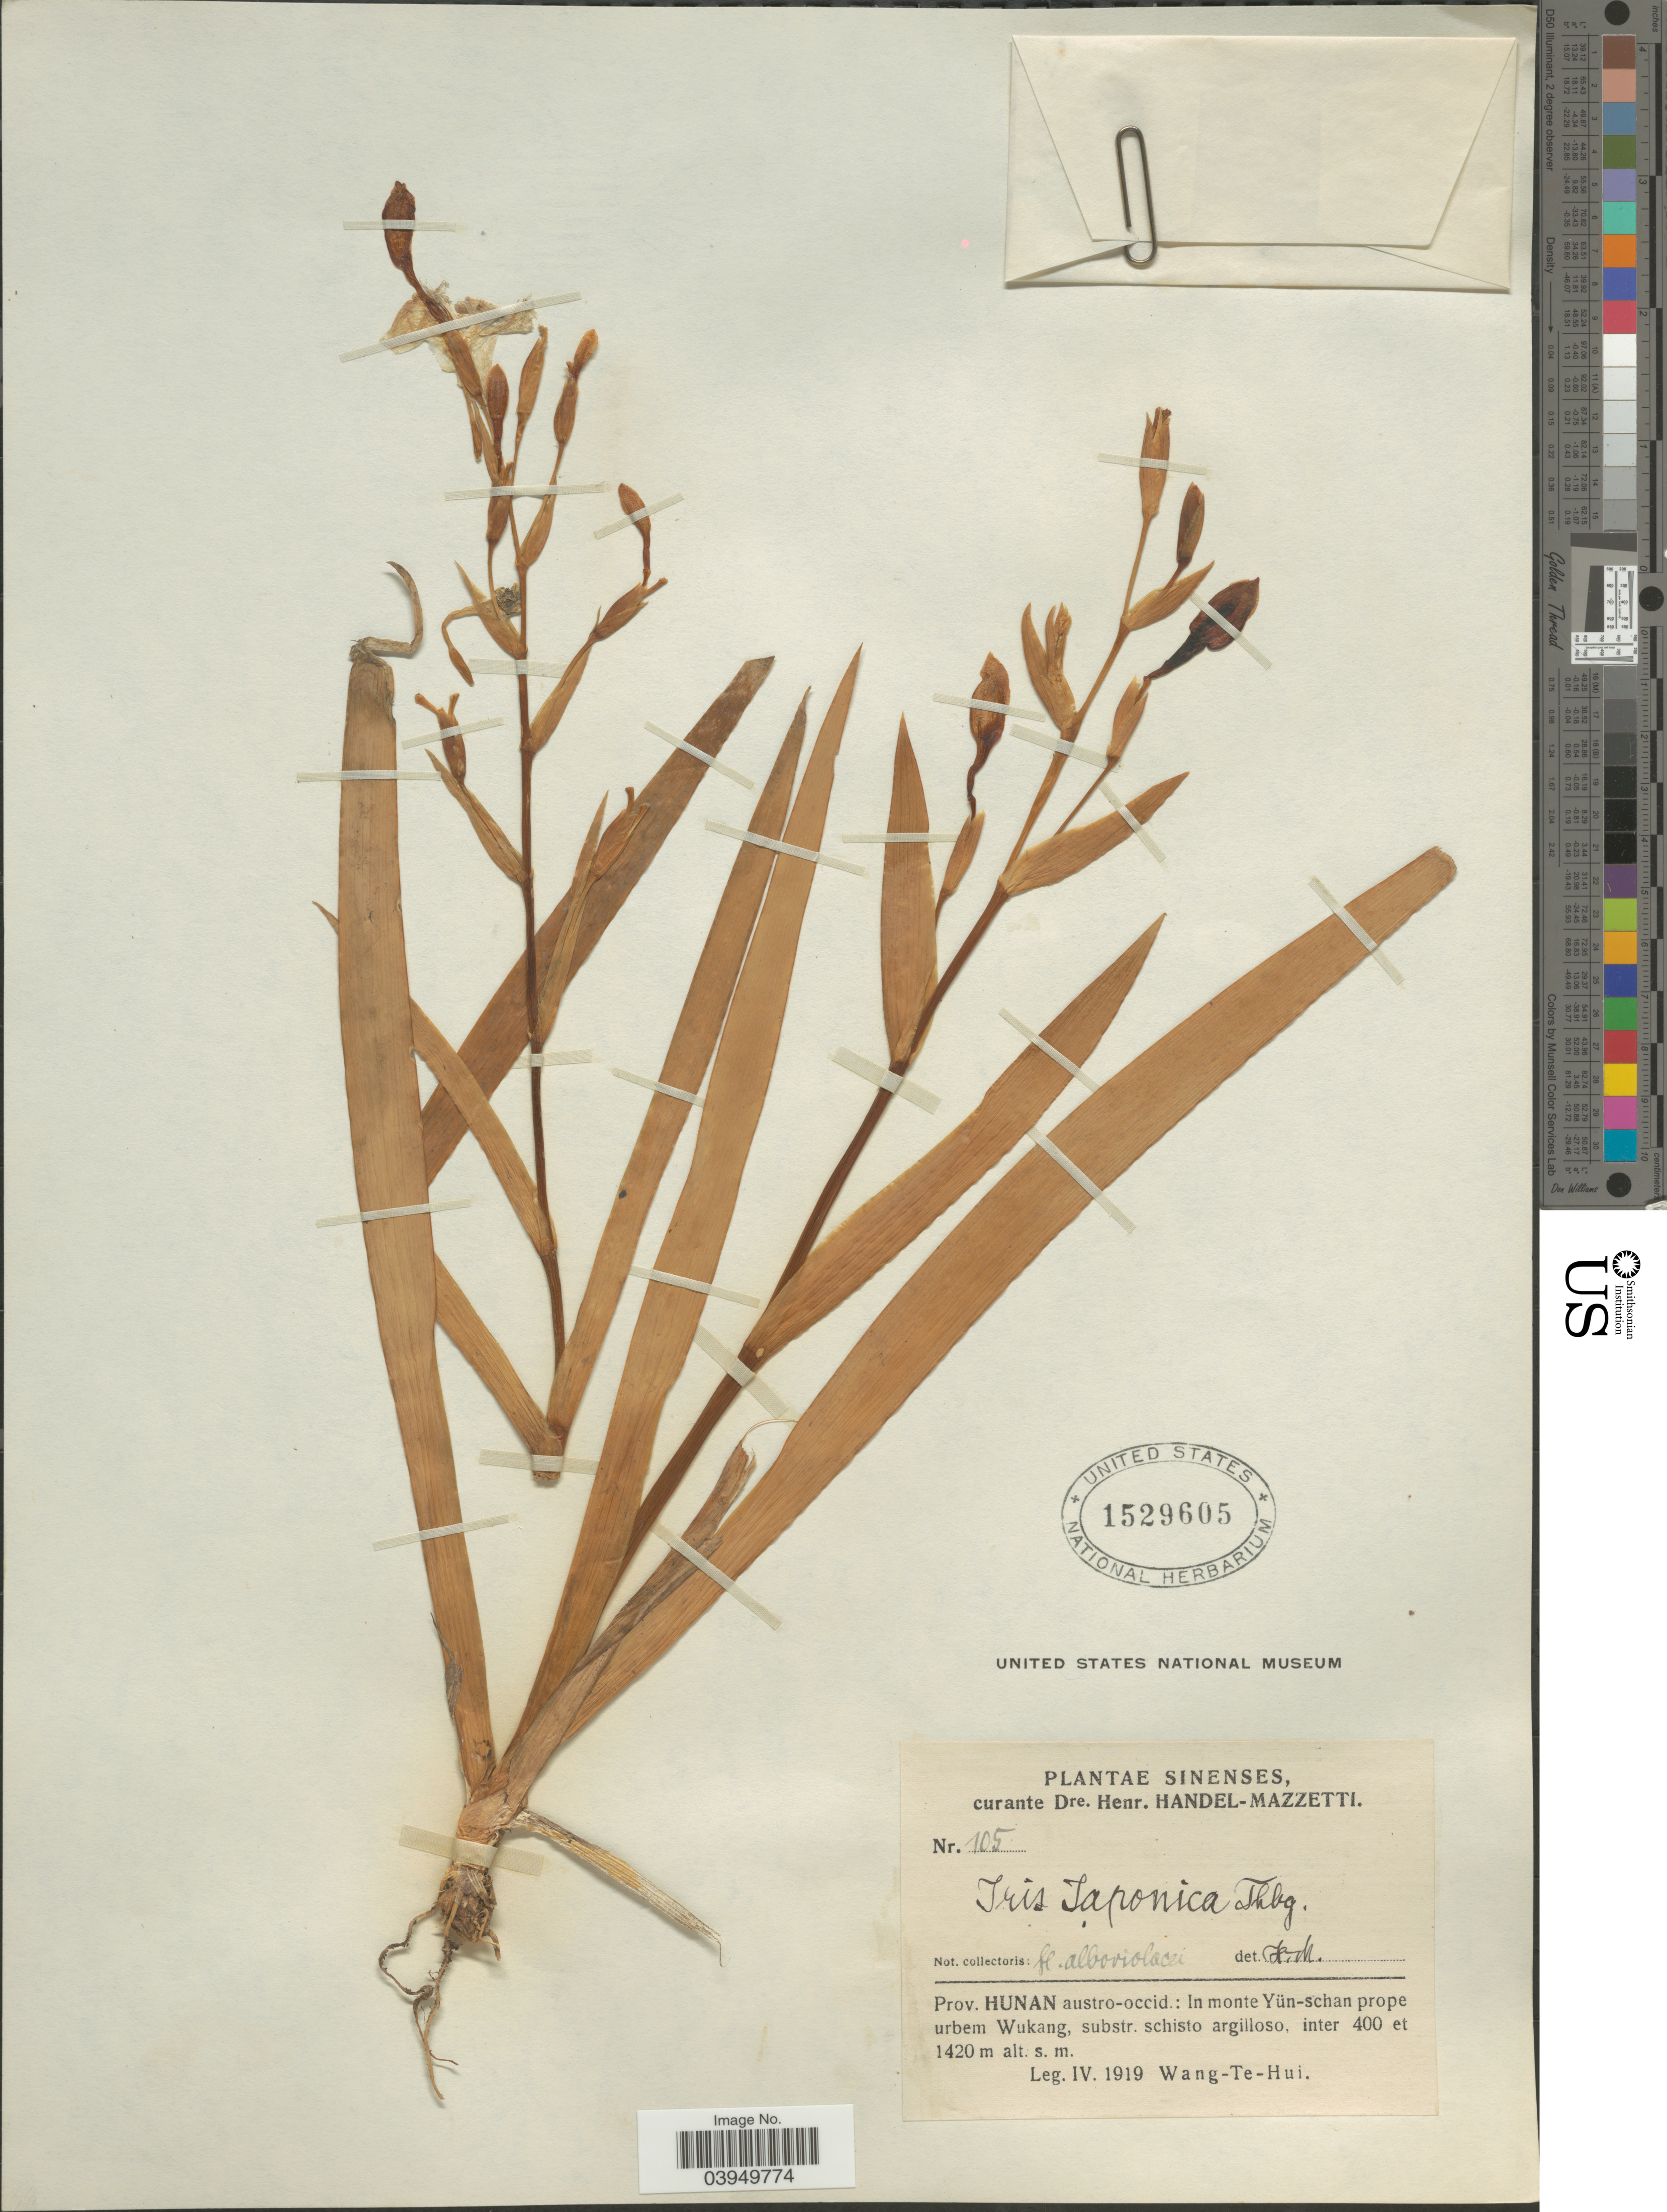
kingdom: Plantae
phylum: Tracheophyta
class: Liliopsida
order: Asparagales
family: Iridaceae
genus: Iris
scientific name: Iris japonica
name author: Thunb.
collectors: T. H. Wang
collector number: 105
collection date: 1919-04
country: China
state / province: Hunan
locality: Prov. Hunan austro-occid.: In monte Yün-schan prope urbem Wukang.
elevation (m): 400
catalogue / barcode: US 1529605